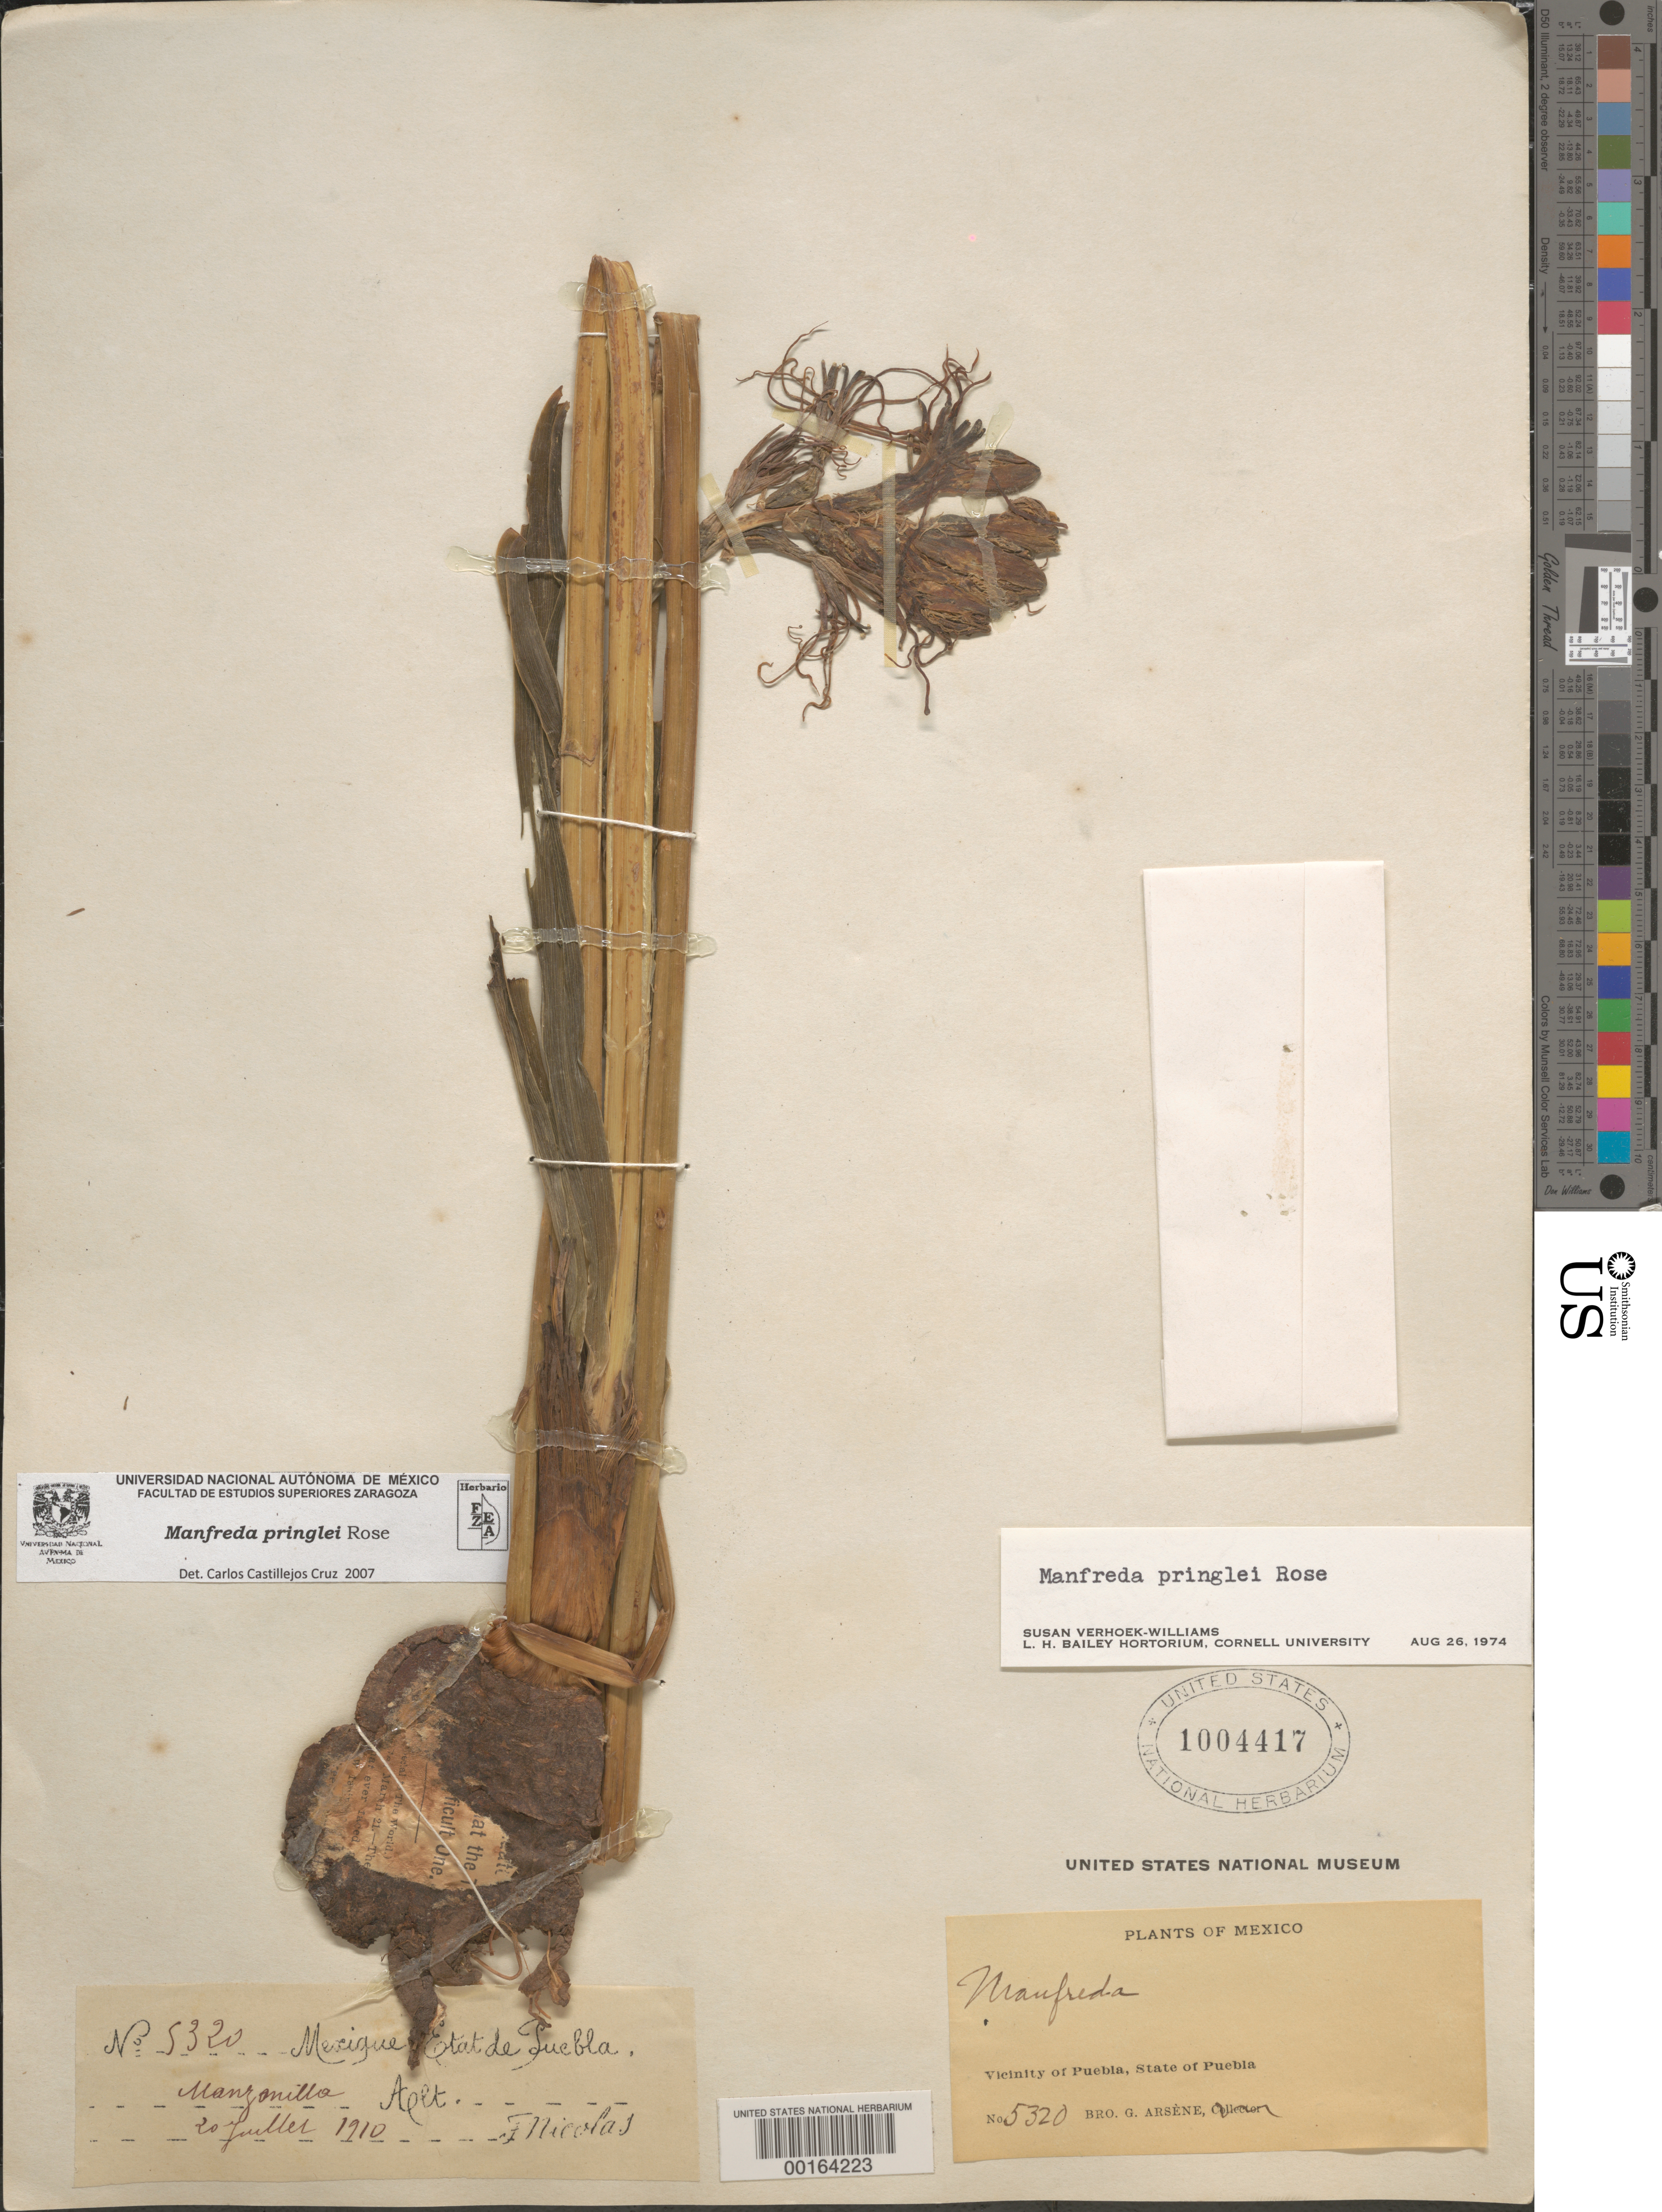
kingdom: Plantae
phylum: Tracheophyta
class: Liliopsida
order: Asparagales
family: Asparagaceae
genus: Manfreda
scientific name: Manfreda pringlei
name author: Rose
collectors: Bro. G. Arsène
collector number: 5320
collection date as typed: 20 Jul 1910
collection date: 1910-07-20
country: Mexico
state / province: Puebla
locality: Vicinity of Puebla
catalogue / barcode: US 1004417